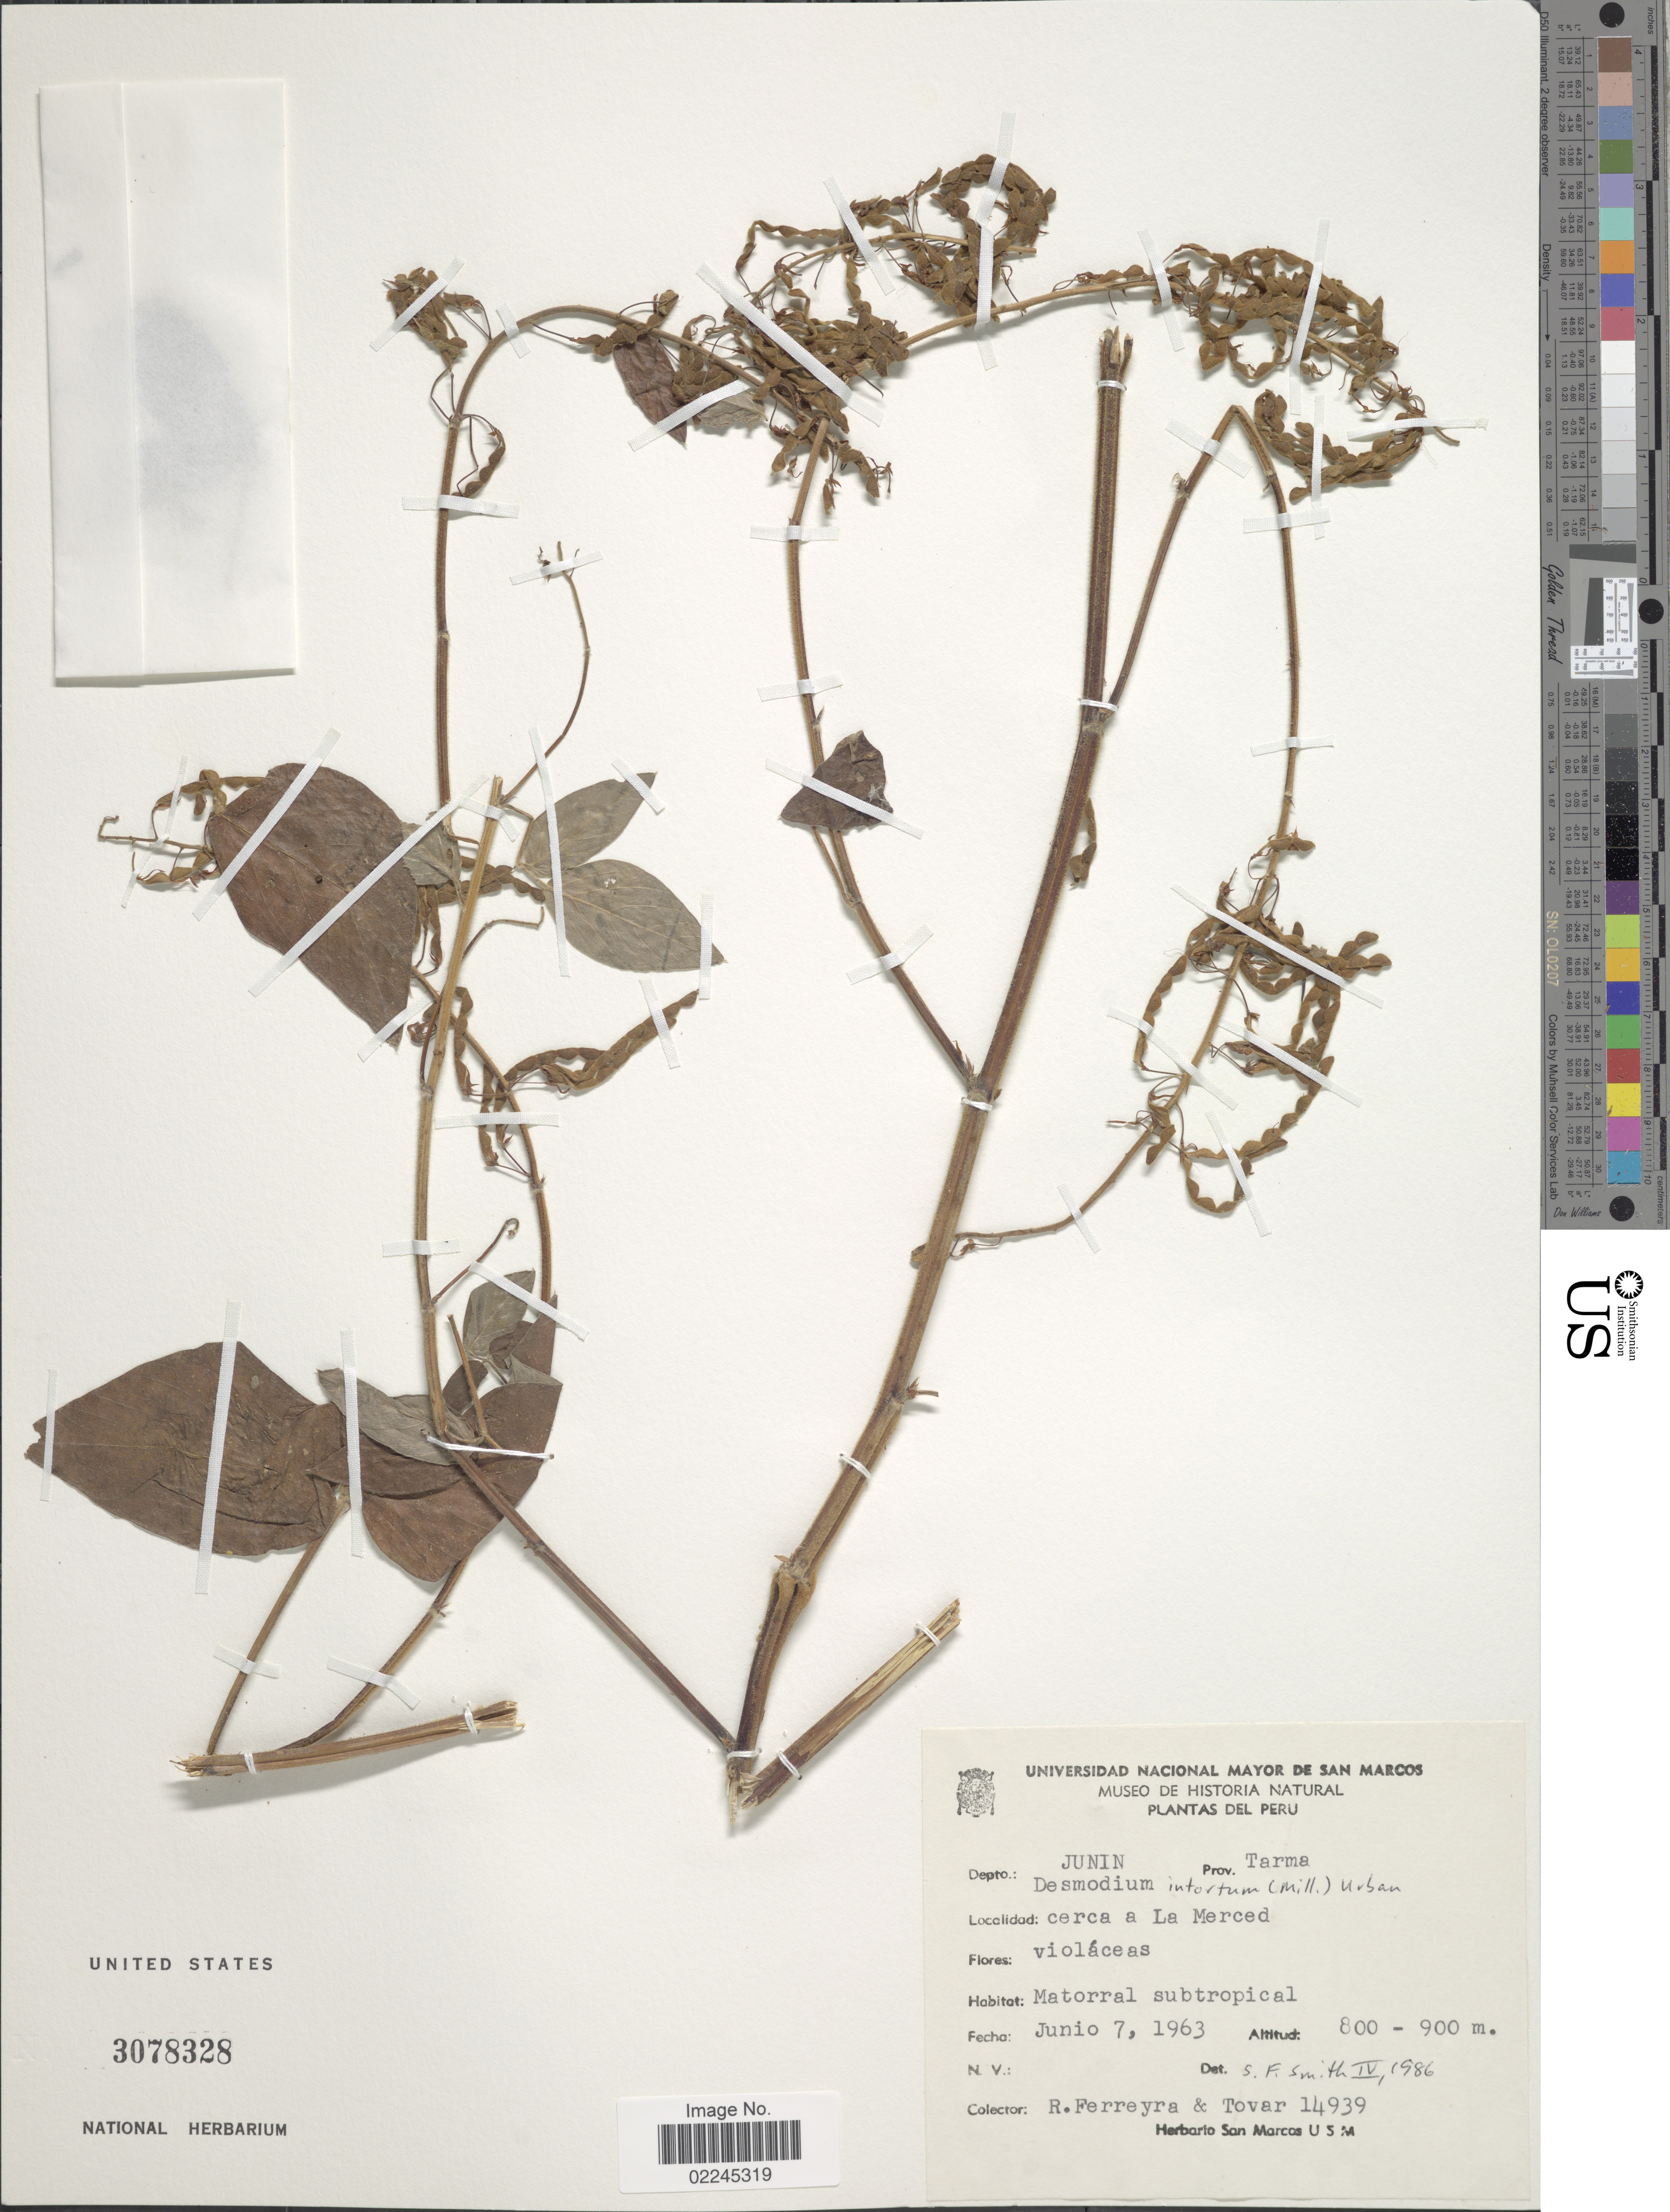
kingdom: Plantae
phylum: Tracheophyta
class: Magnoliopsida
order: Fabales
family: Fabaceae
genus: Desmodium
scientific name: Desmodium intortum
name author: (Mill.) Urb.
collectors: R. A. Ferreyra & -. Tovar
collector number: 14939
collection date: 1963-06-07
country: Peru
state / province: Junín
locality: Depto.: Junin. Prov. Tarma. Cerca a La Merced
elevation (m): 800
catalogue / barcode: US 3078328